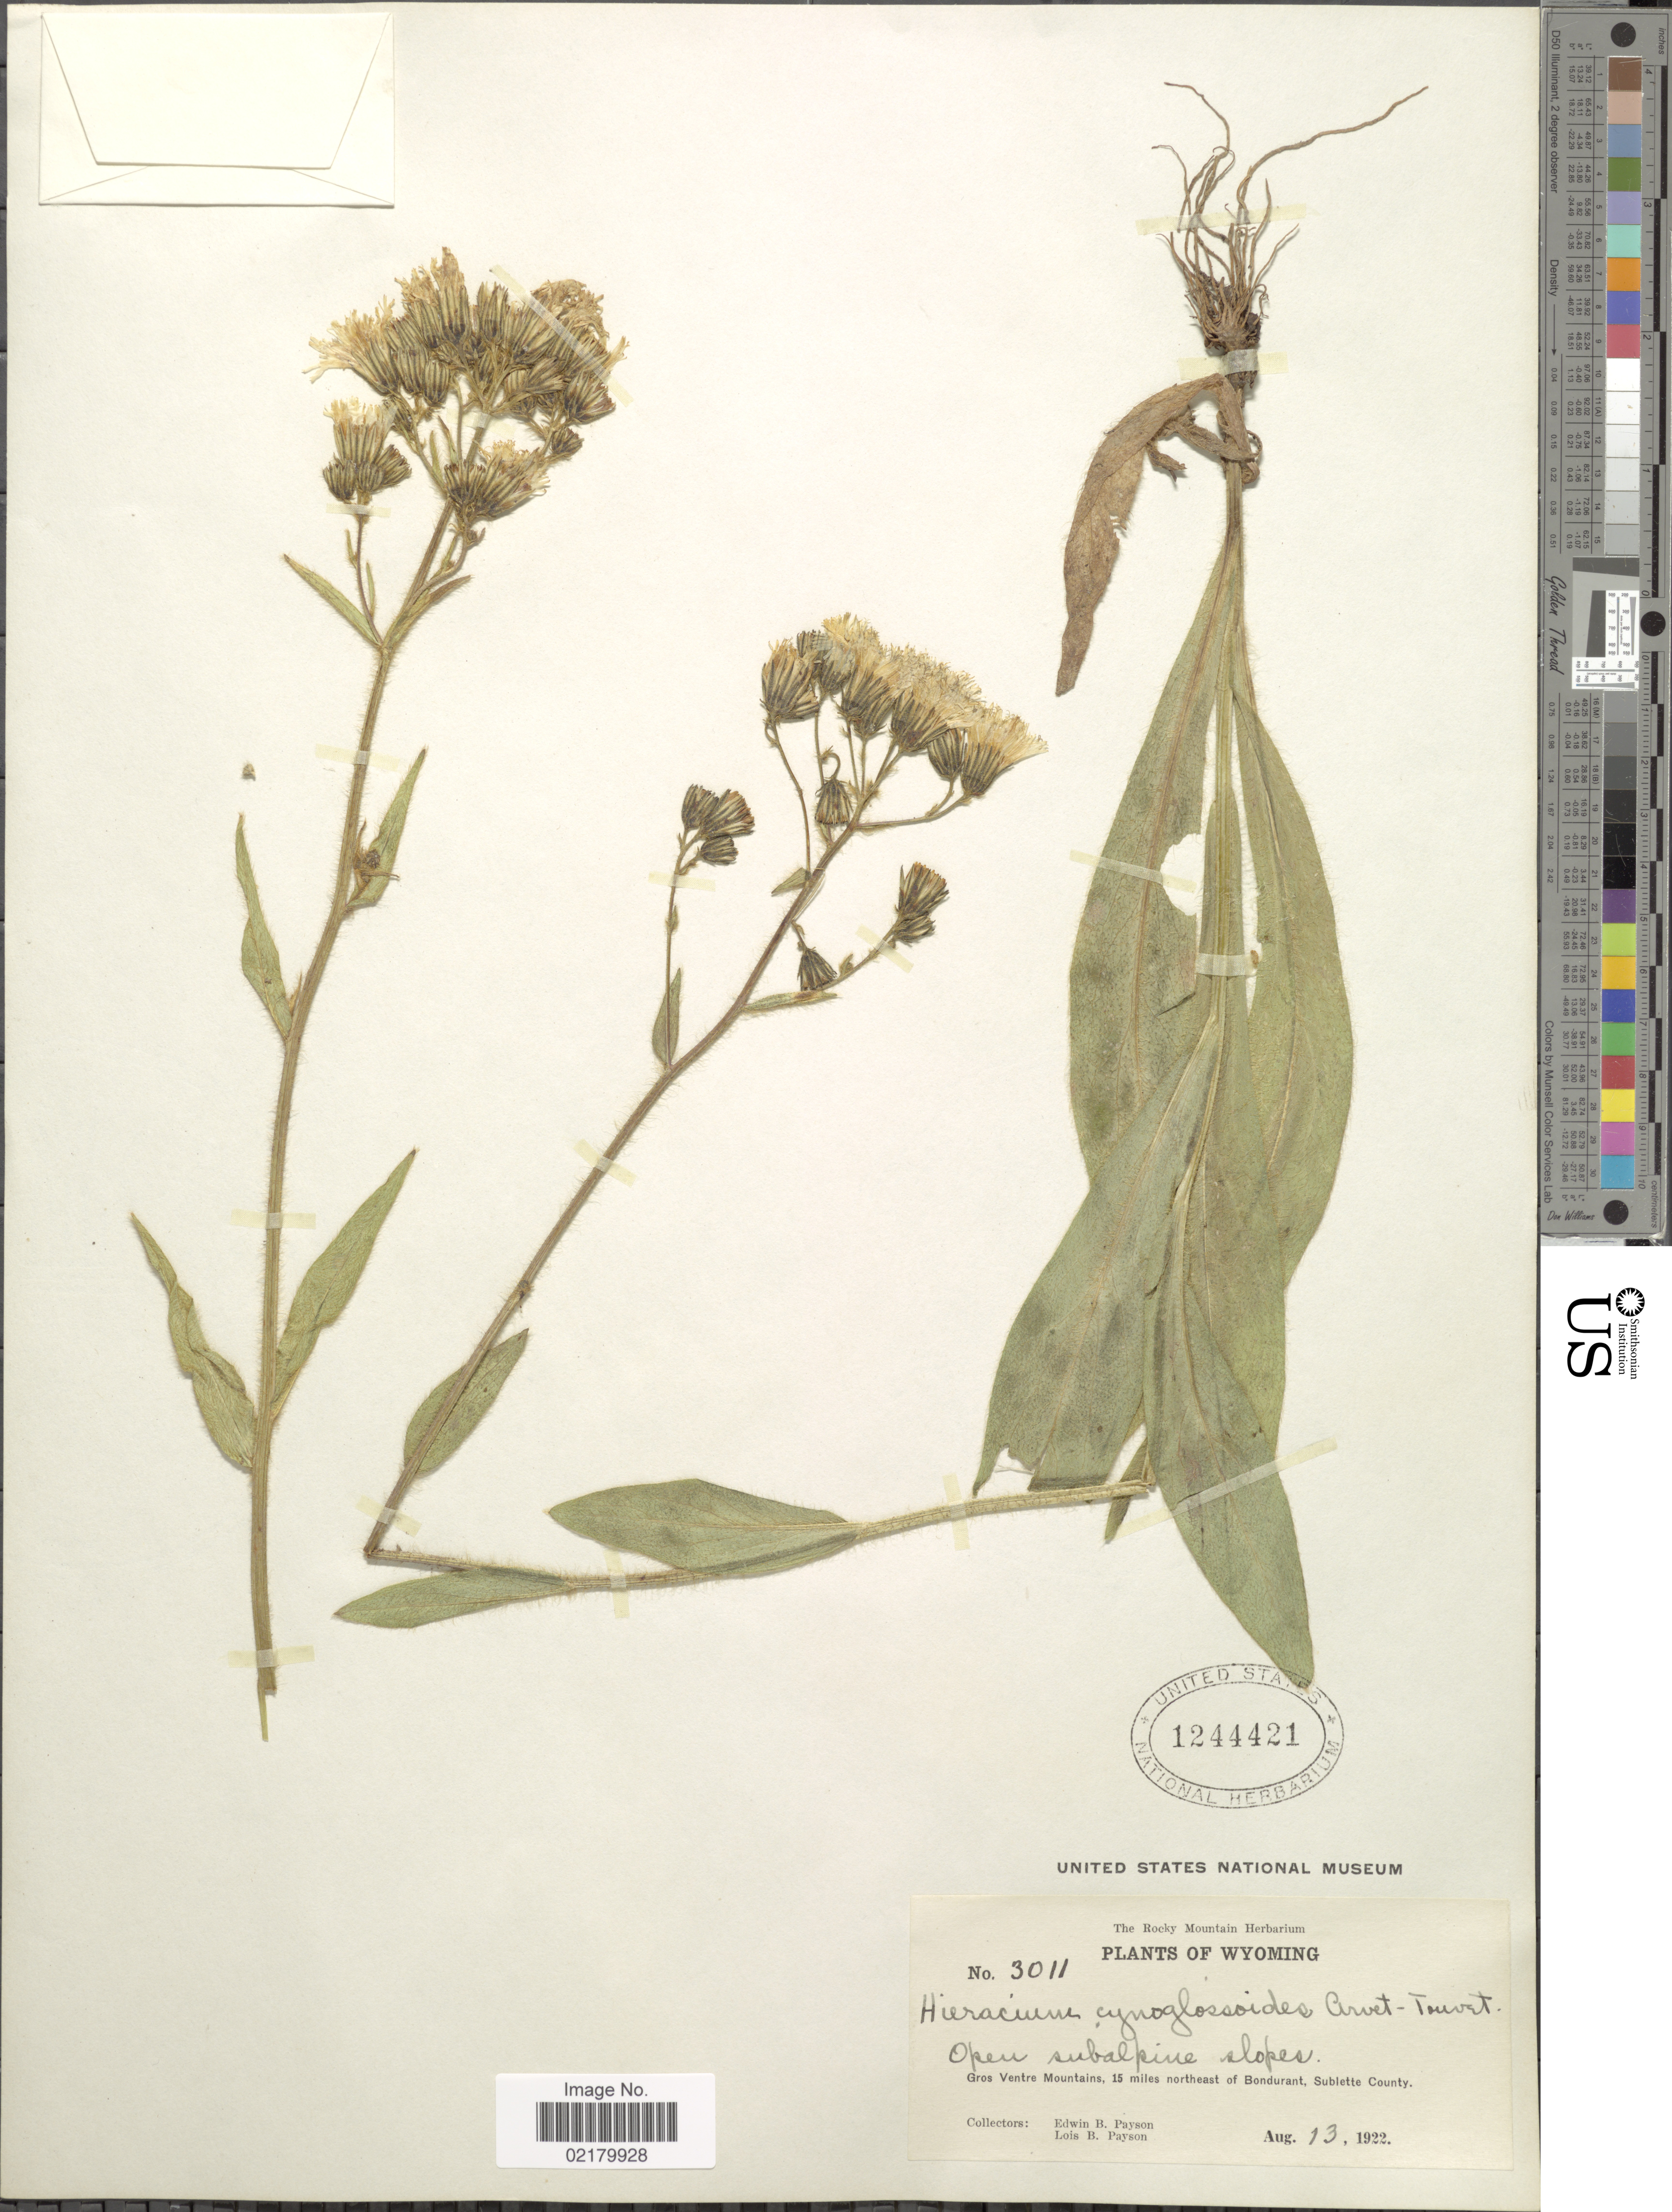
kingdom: Plantae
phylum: Tracheophyta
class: Magnoliopsida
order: Asterales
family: Asteraceae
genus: Hieracium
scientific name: Hieracium scouleri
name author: Hook.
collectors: E. B. Payson & L. Payson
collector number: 3011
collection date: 1922-08-13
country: United States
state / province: Wyoming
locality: Open subalpine slopes, Gros Ventre Mountains, 15 miles northeast of Bondurant, Sublette County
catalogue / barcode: US 1244421